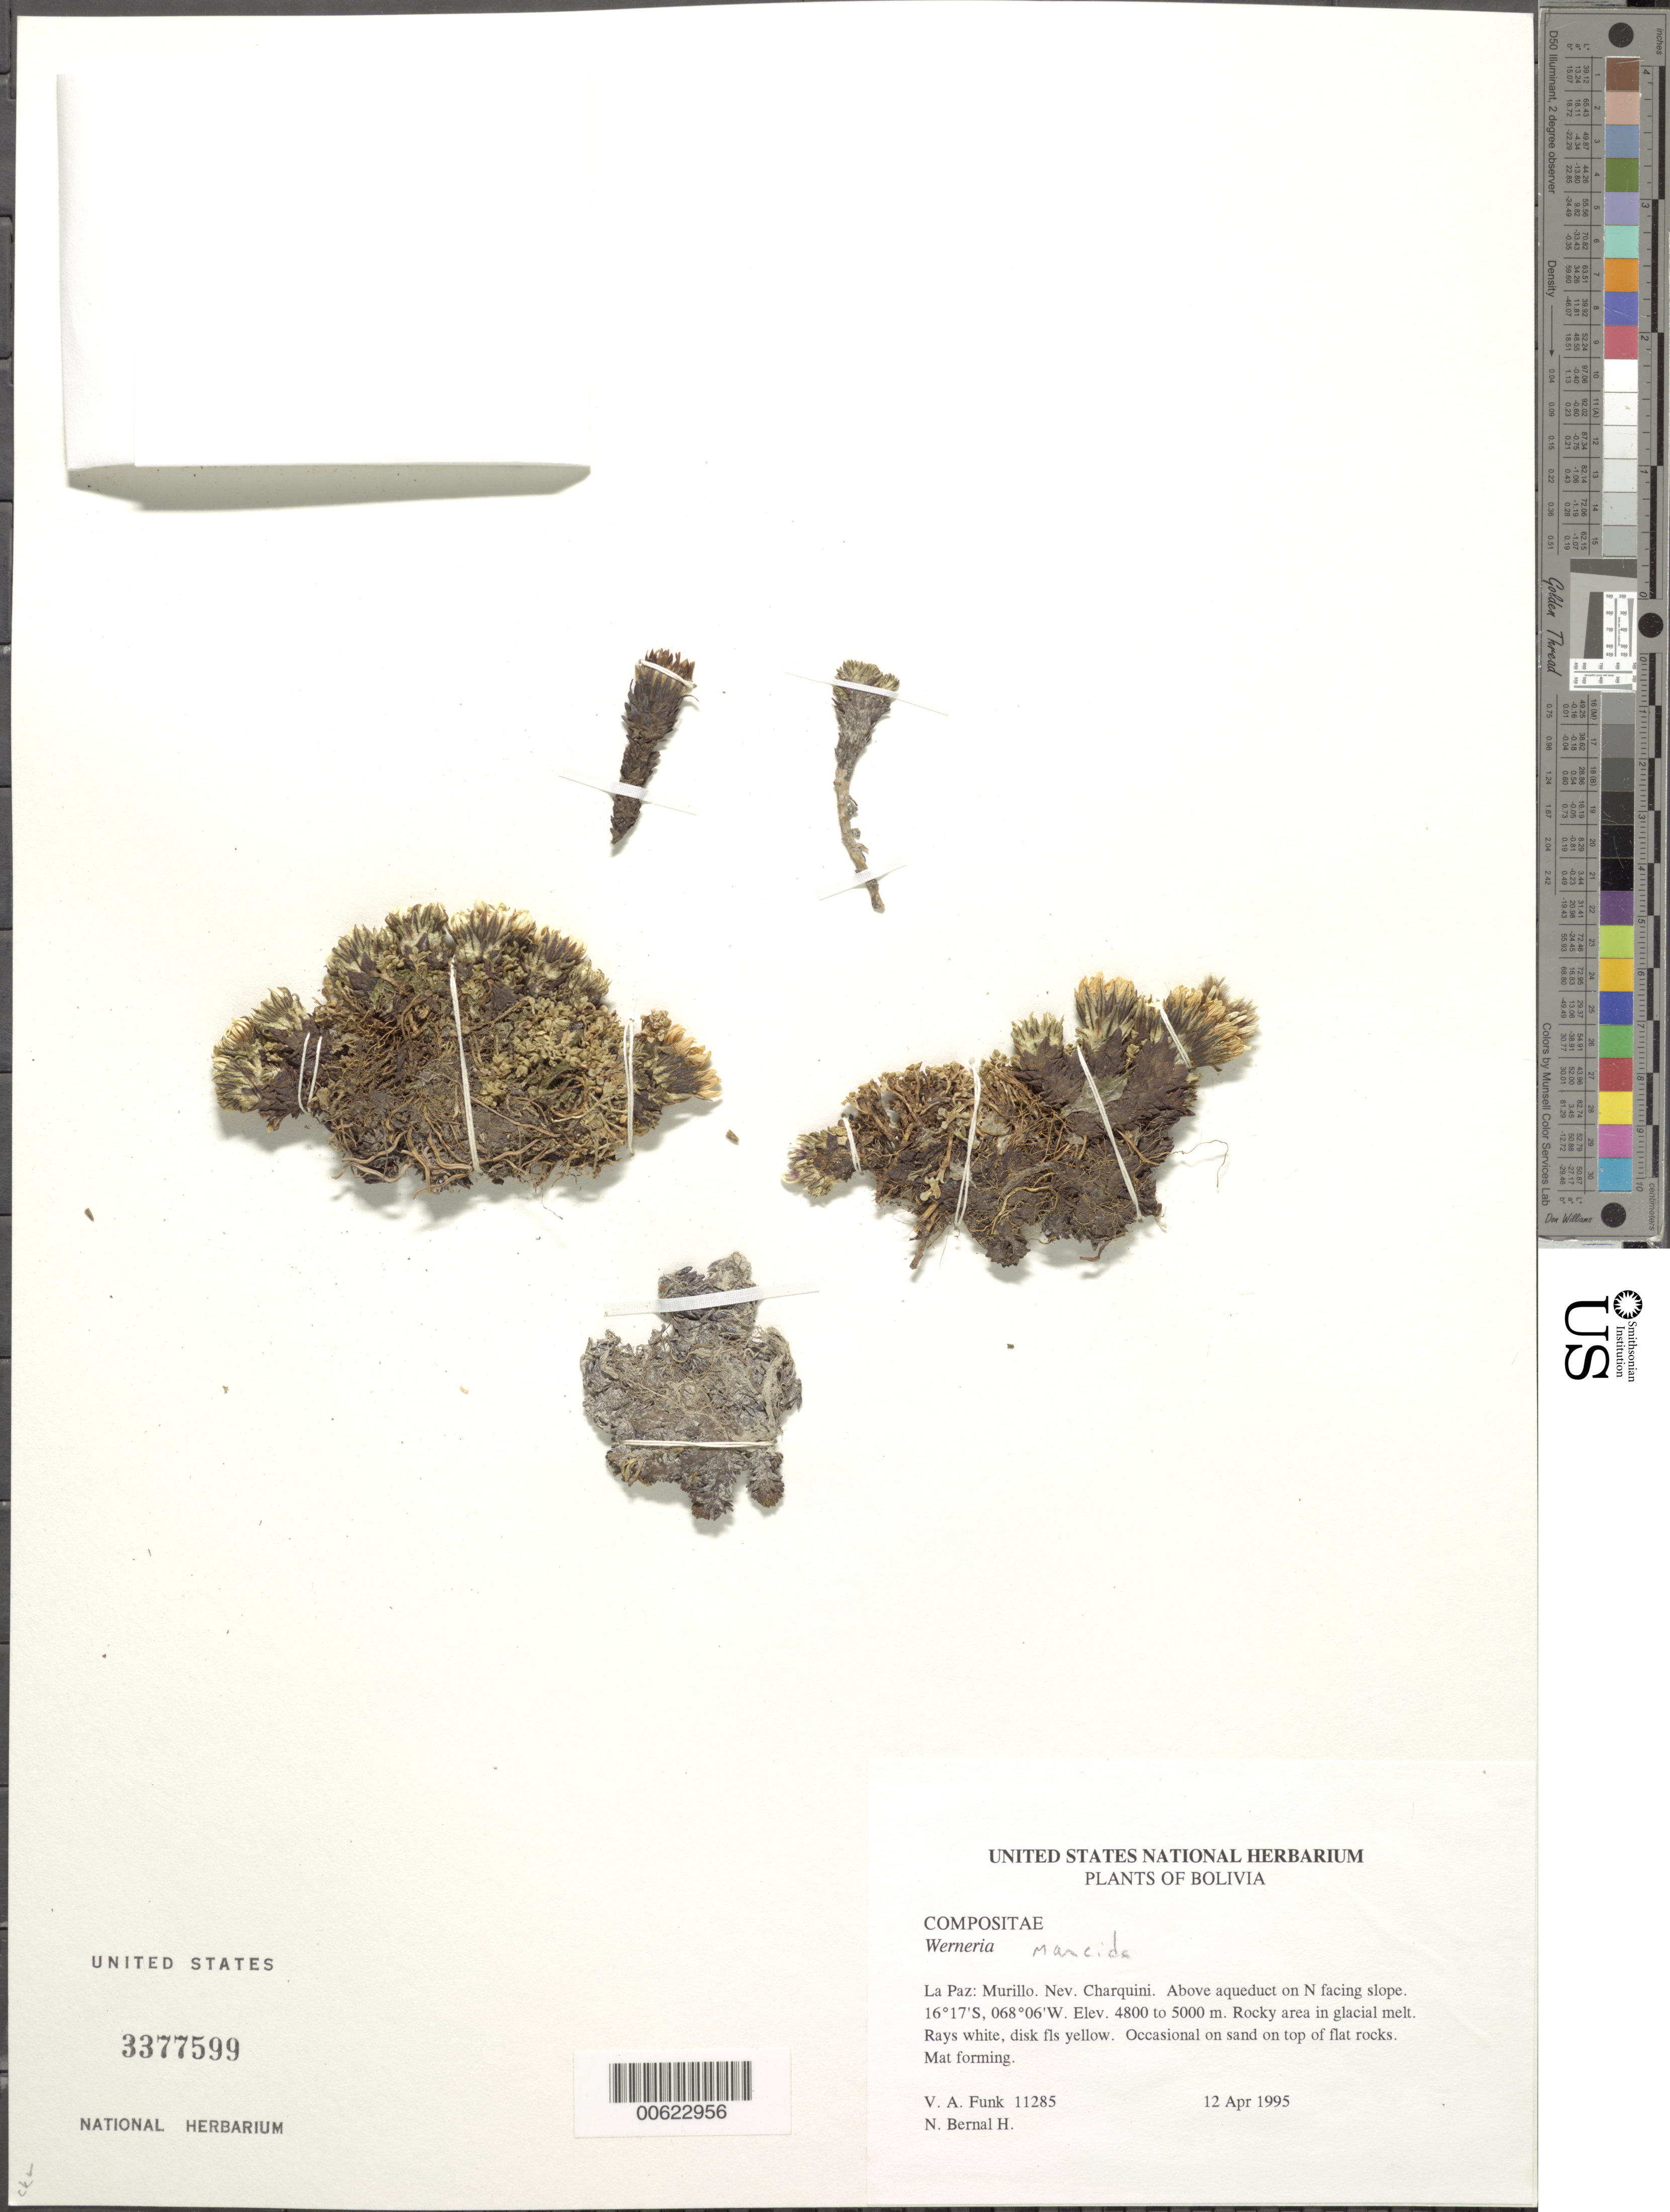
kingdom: Plantae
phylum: Tracheophyta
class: Magnoliopsida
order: Asterales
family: Asteraceae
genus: Xenophyllum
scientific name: Xenophyllum marcidum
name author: (S.F. Blake) V.A. Funk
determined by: Funk, Vicki A., (BOT), Smithsonian Institution - National Museum of Natural History (UNITED STATES)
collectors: V. Funk & N. Bernal H.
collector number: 11285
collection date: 1995-04-12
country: Bolivia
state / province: La Paz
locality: Murillo. Nev. Charquini. Above aqueduct on N facing slope.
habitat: Rocky area in glacial melt; on sand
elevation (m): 4800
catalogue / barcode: US 3377599